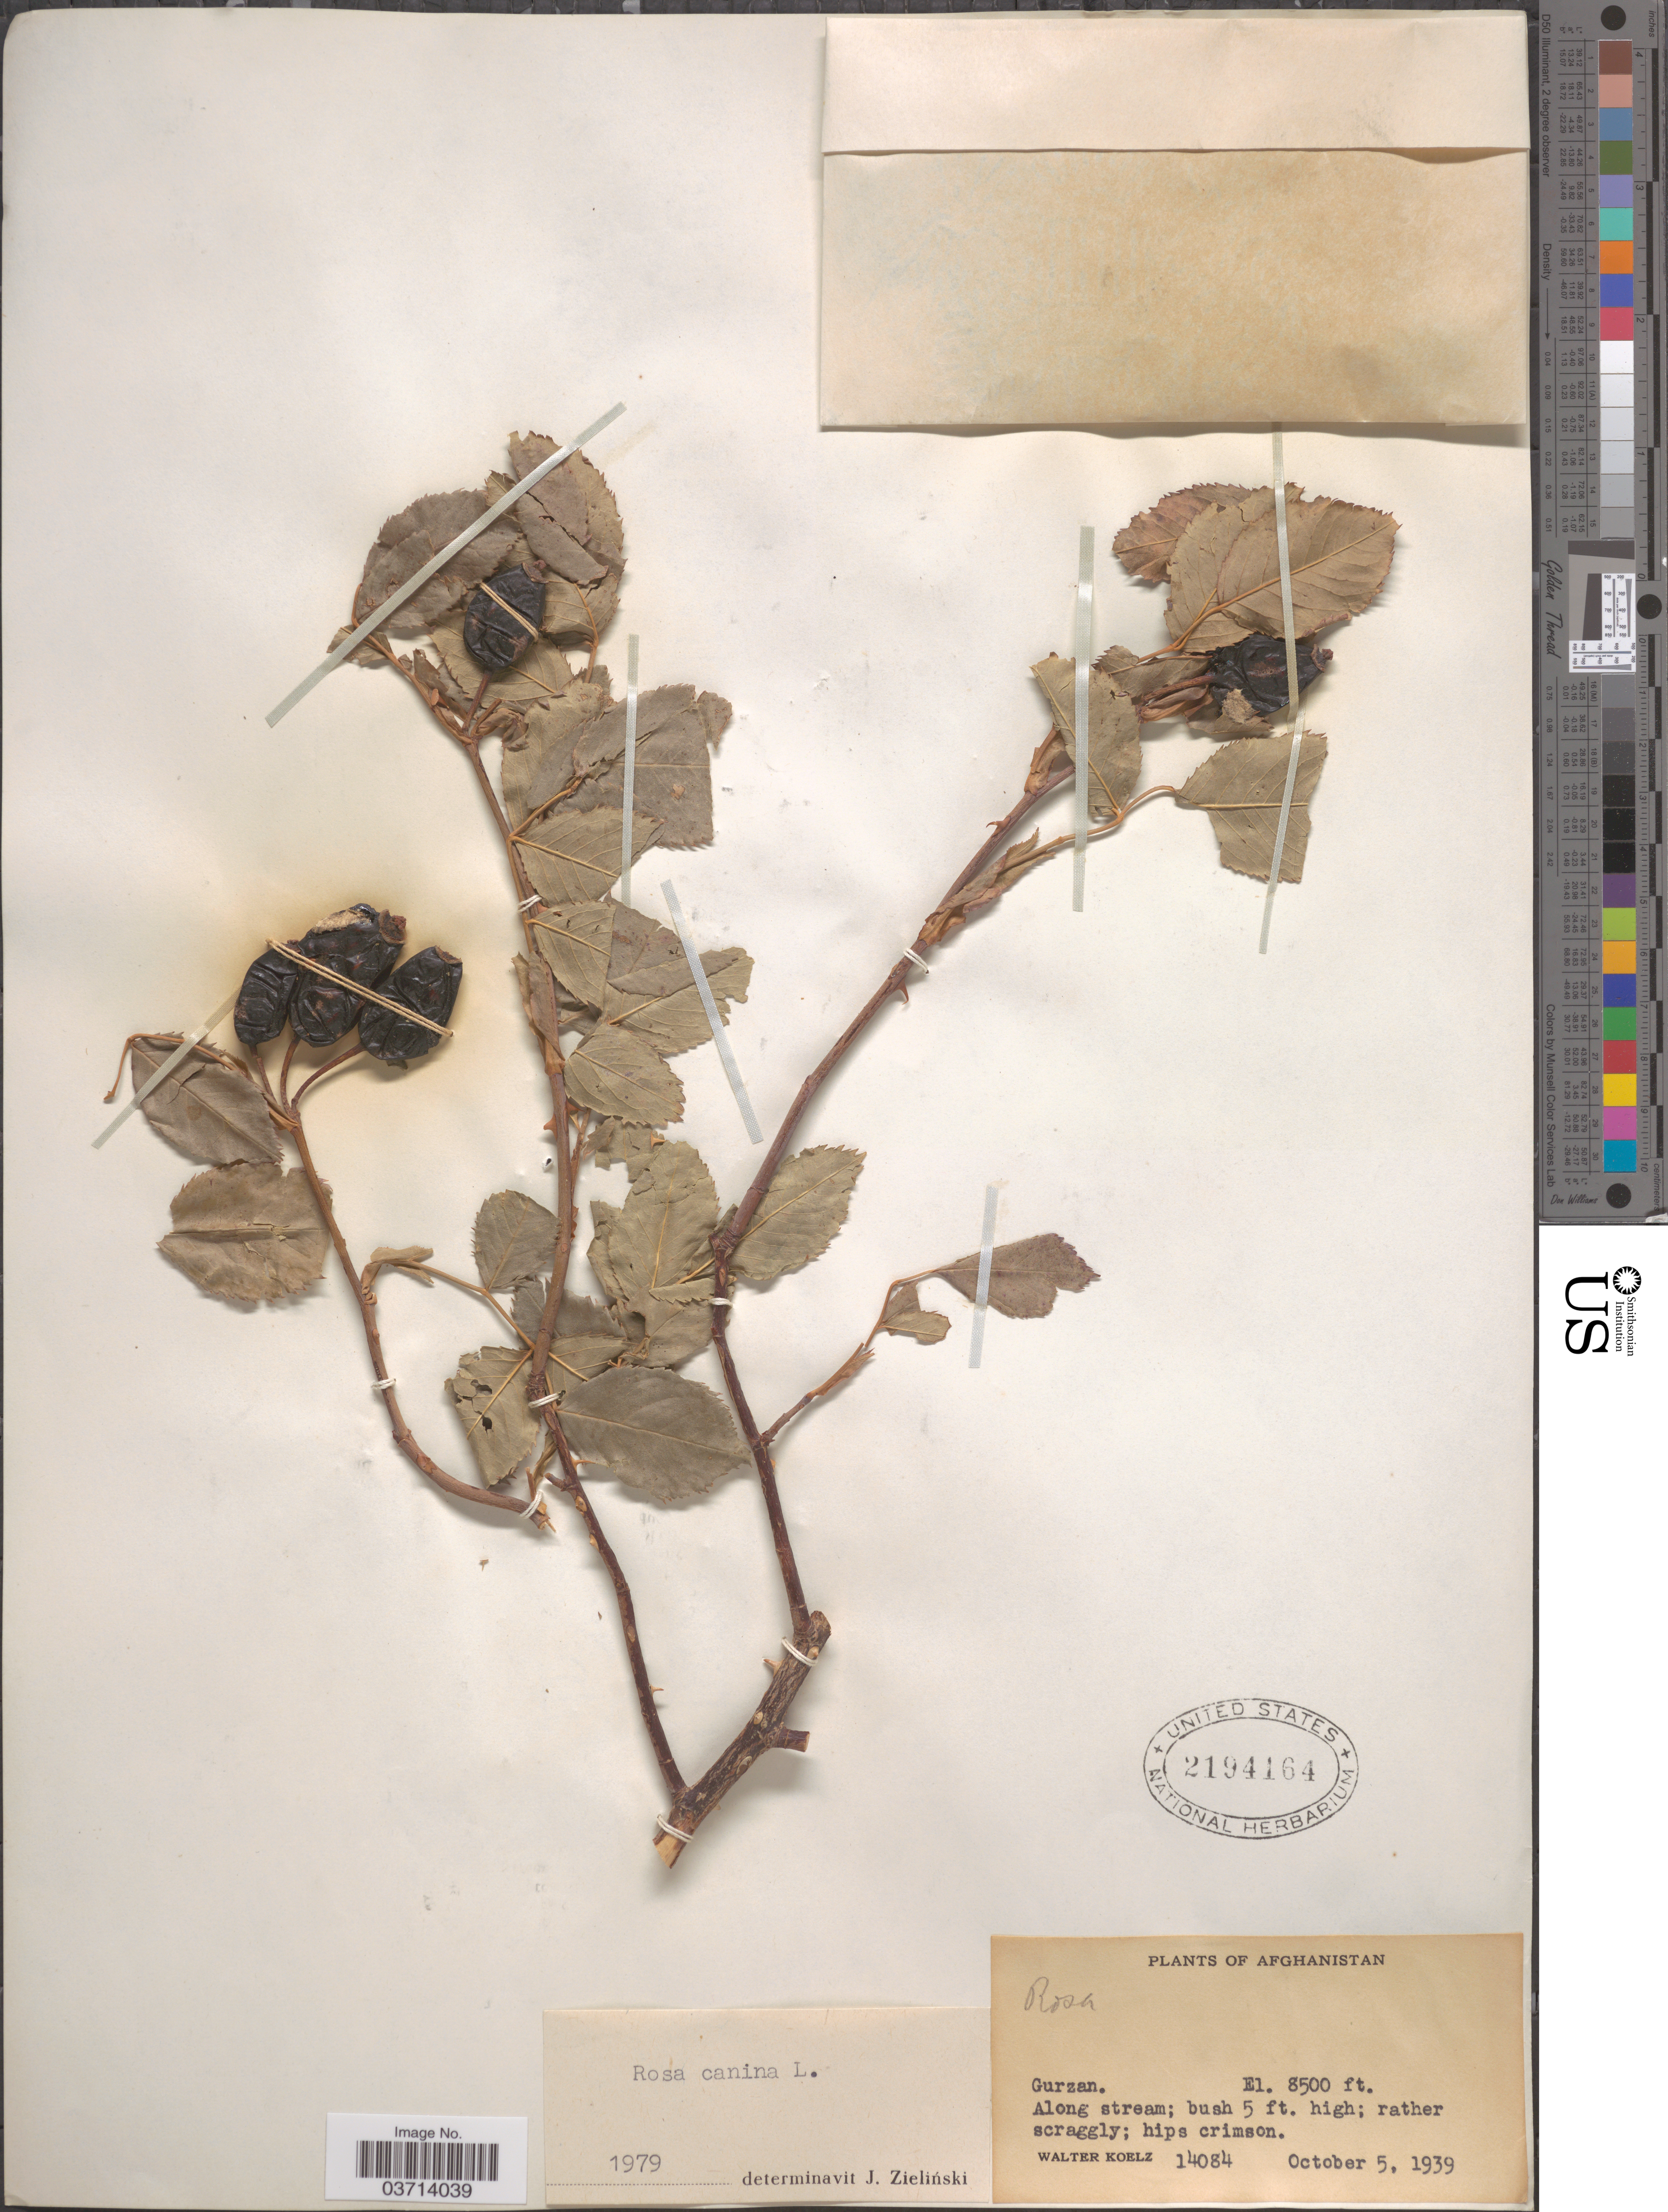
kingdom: Plantae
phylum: Tracheophyta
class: Magnoliopsida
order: Rosales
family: Rosaceae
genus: Rosa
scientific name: Rosa canina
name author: L.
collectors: W. N. Koelz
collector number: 14084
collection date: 1939-10-05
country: Afghanistan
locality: Gurzan.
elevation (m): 2591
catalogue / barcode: US 2194164